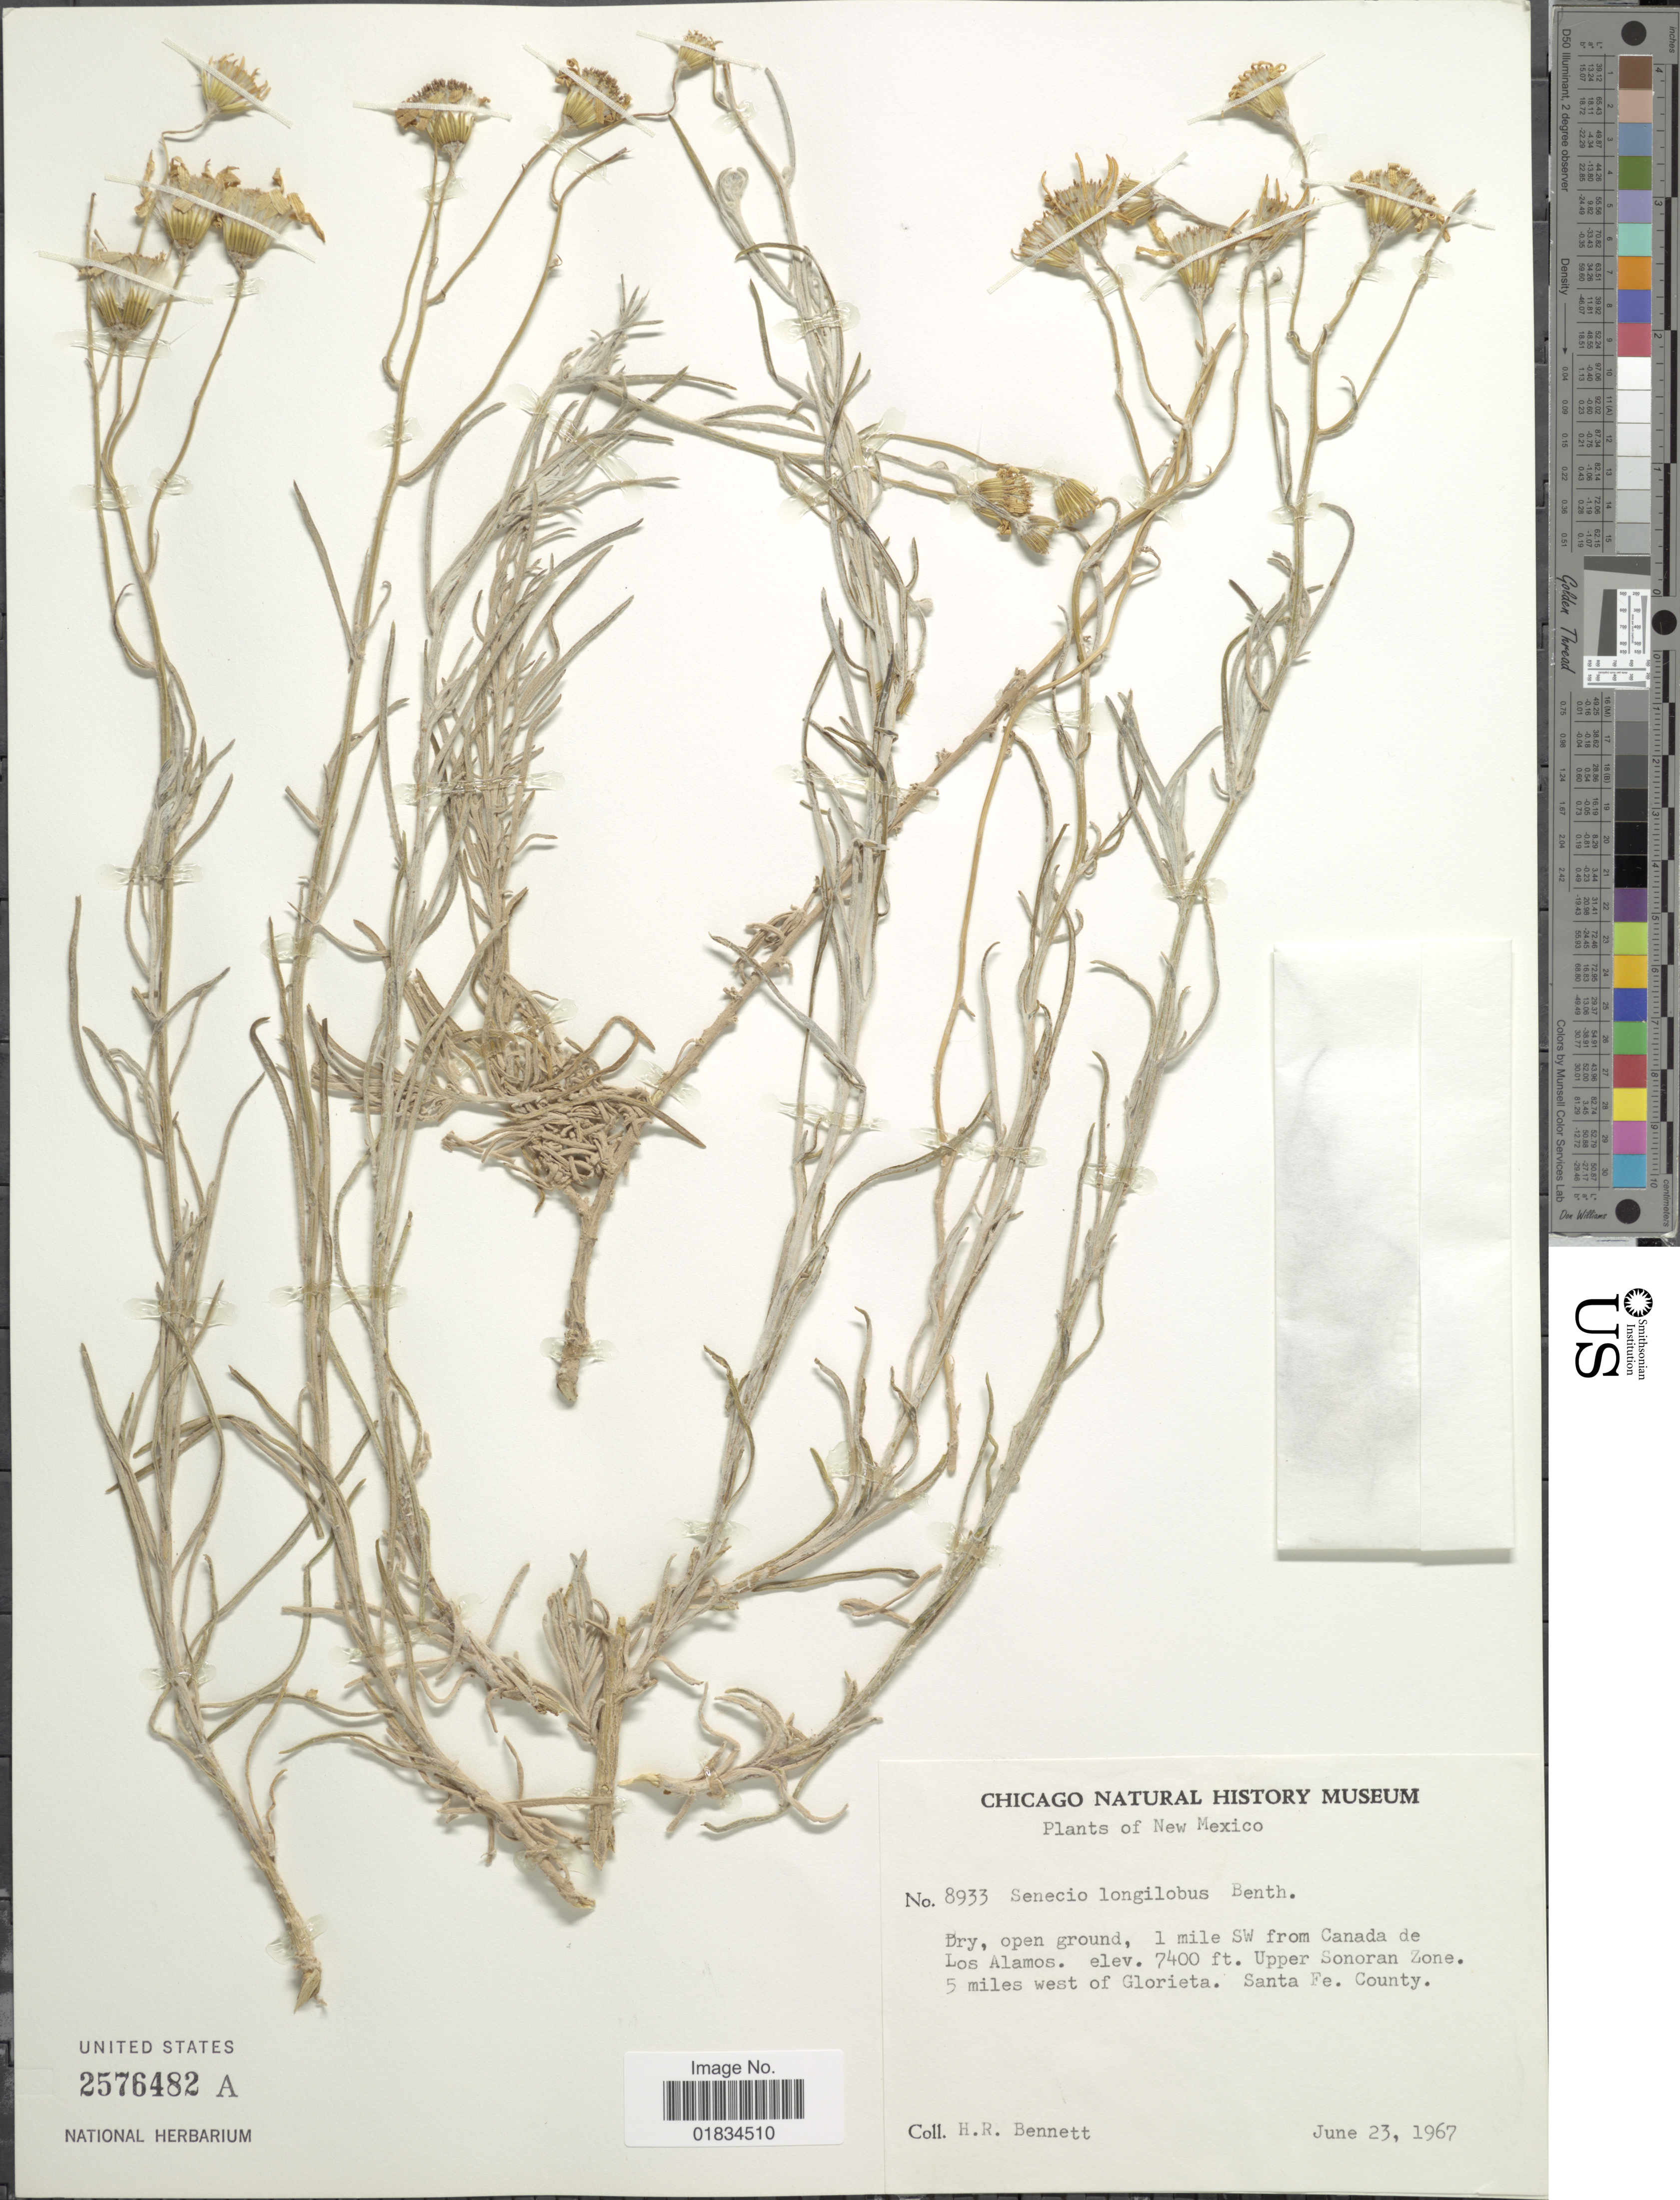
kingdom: Plantae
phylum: Tracheophyta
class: Magnoliopsida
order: Asterales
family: Asteraceae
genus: Senecio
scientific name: Senecio flaccidus var. flaccidus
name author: Less.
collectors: H. R. Bennett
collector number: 8933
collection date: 1967-06-23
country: United States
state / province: New Mexico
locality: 1 mile SW from Canada de Los Alamos. Upper Sonoran Zone, 5 miles west of Glorieta, Santa Fe County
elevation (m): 2256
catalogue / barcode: US 2576482A